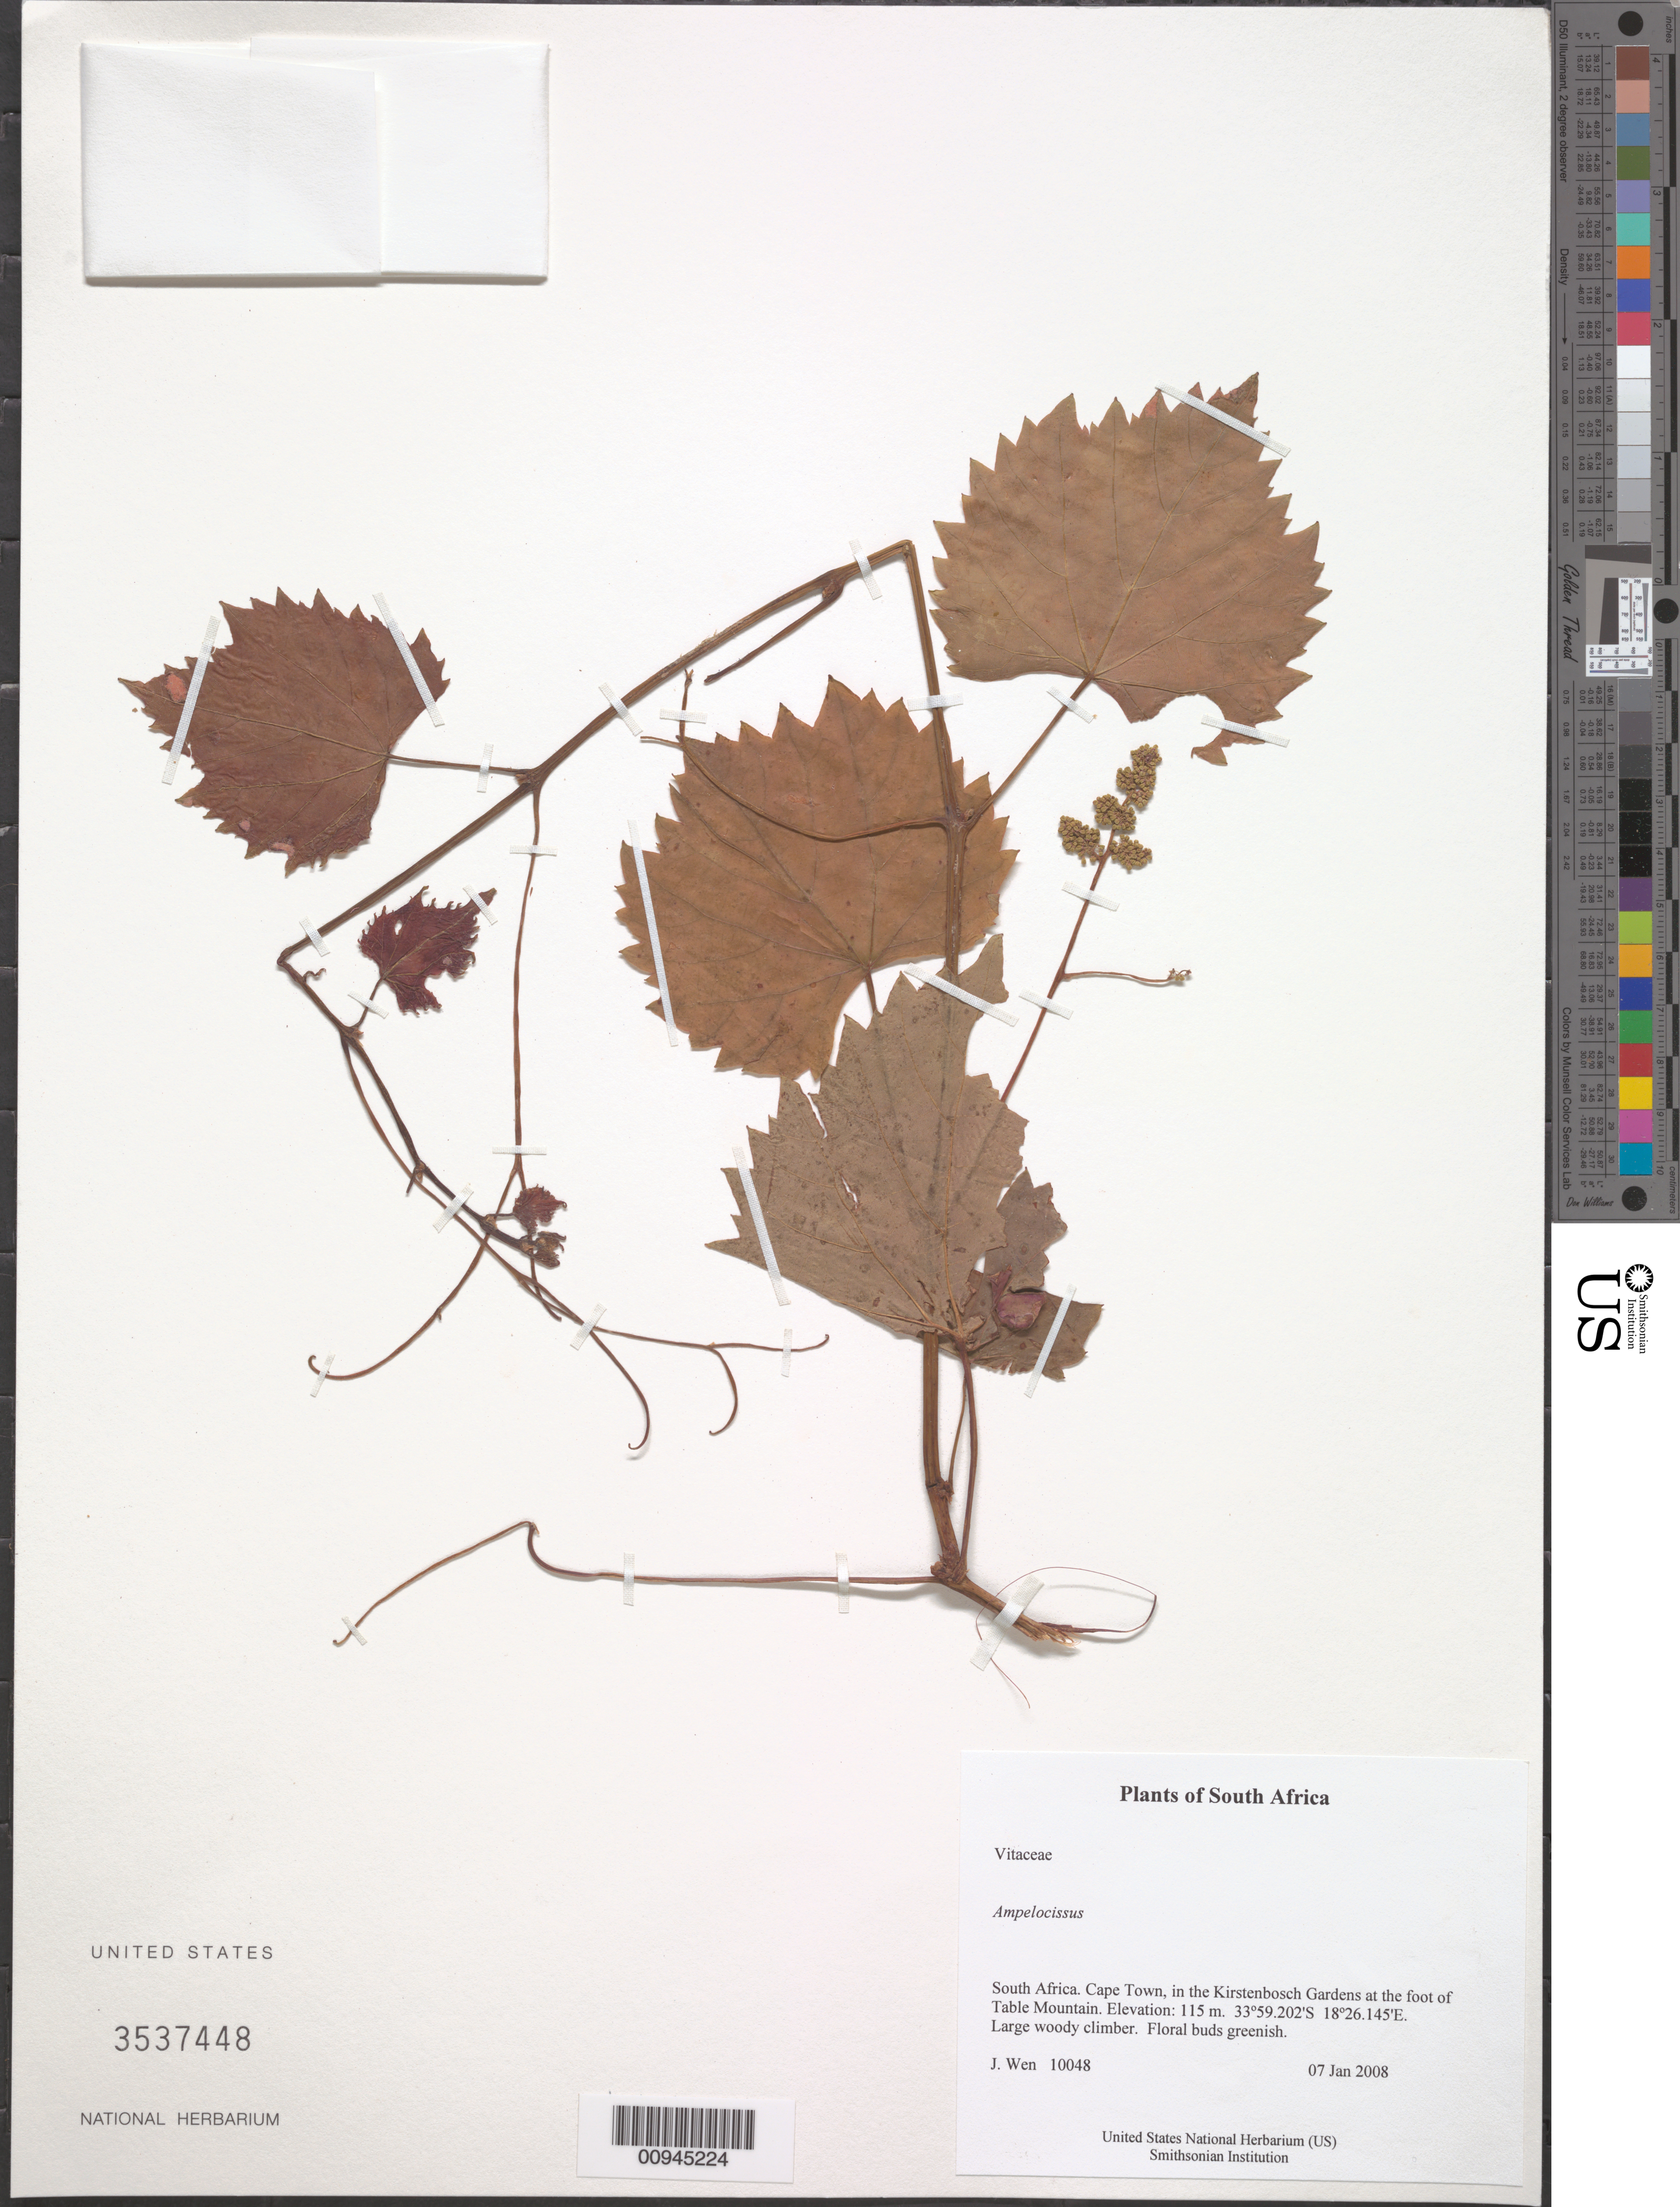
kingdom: Plantae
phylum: Tracheophyta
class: Magnoliopsida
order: Vitales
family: Vitaceae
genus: Ampelocissus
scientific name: Ampelocissus sp.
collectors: J. Wen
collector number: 10048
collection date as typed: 07 Jan 2008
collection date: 2008-01-07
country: South Africa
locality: Cape Town, in the Kirstenbosch Gardens at the foot of Table Mountain.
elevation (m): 115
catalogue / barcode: US 3537448